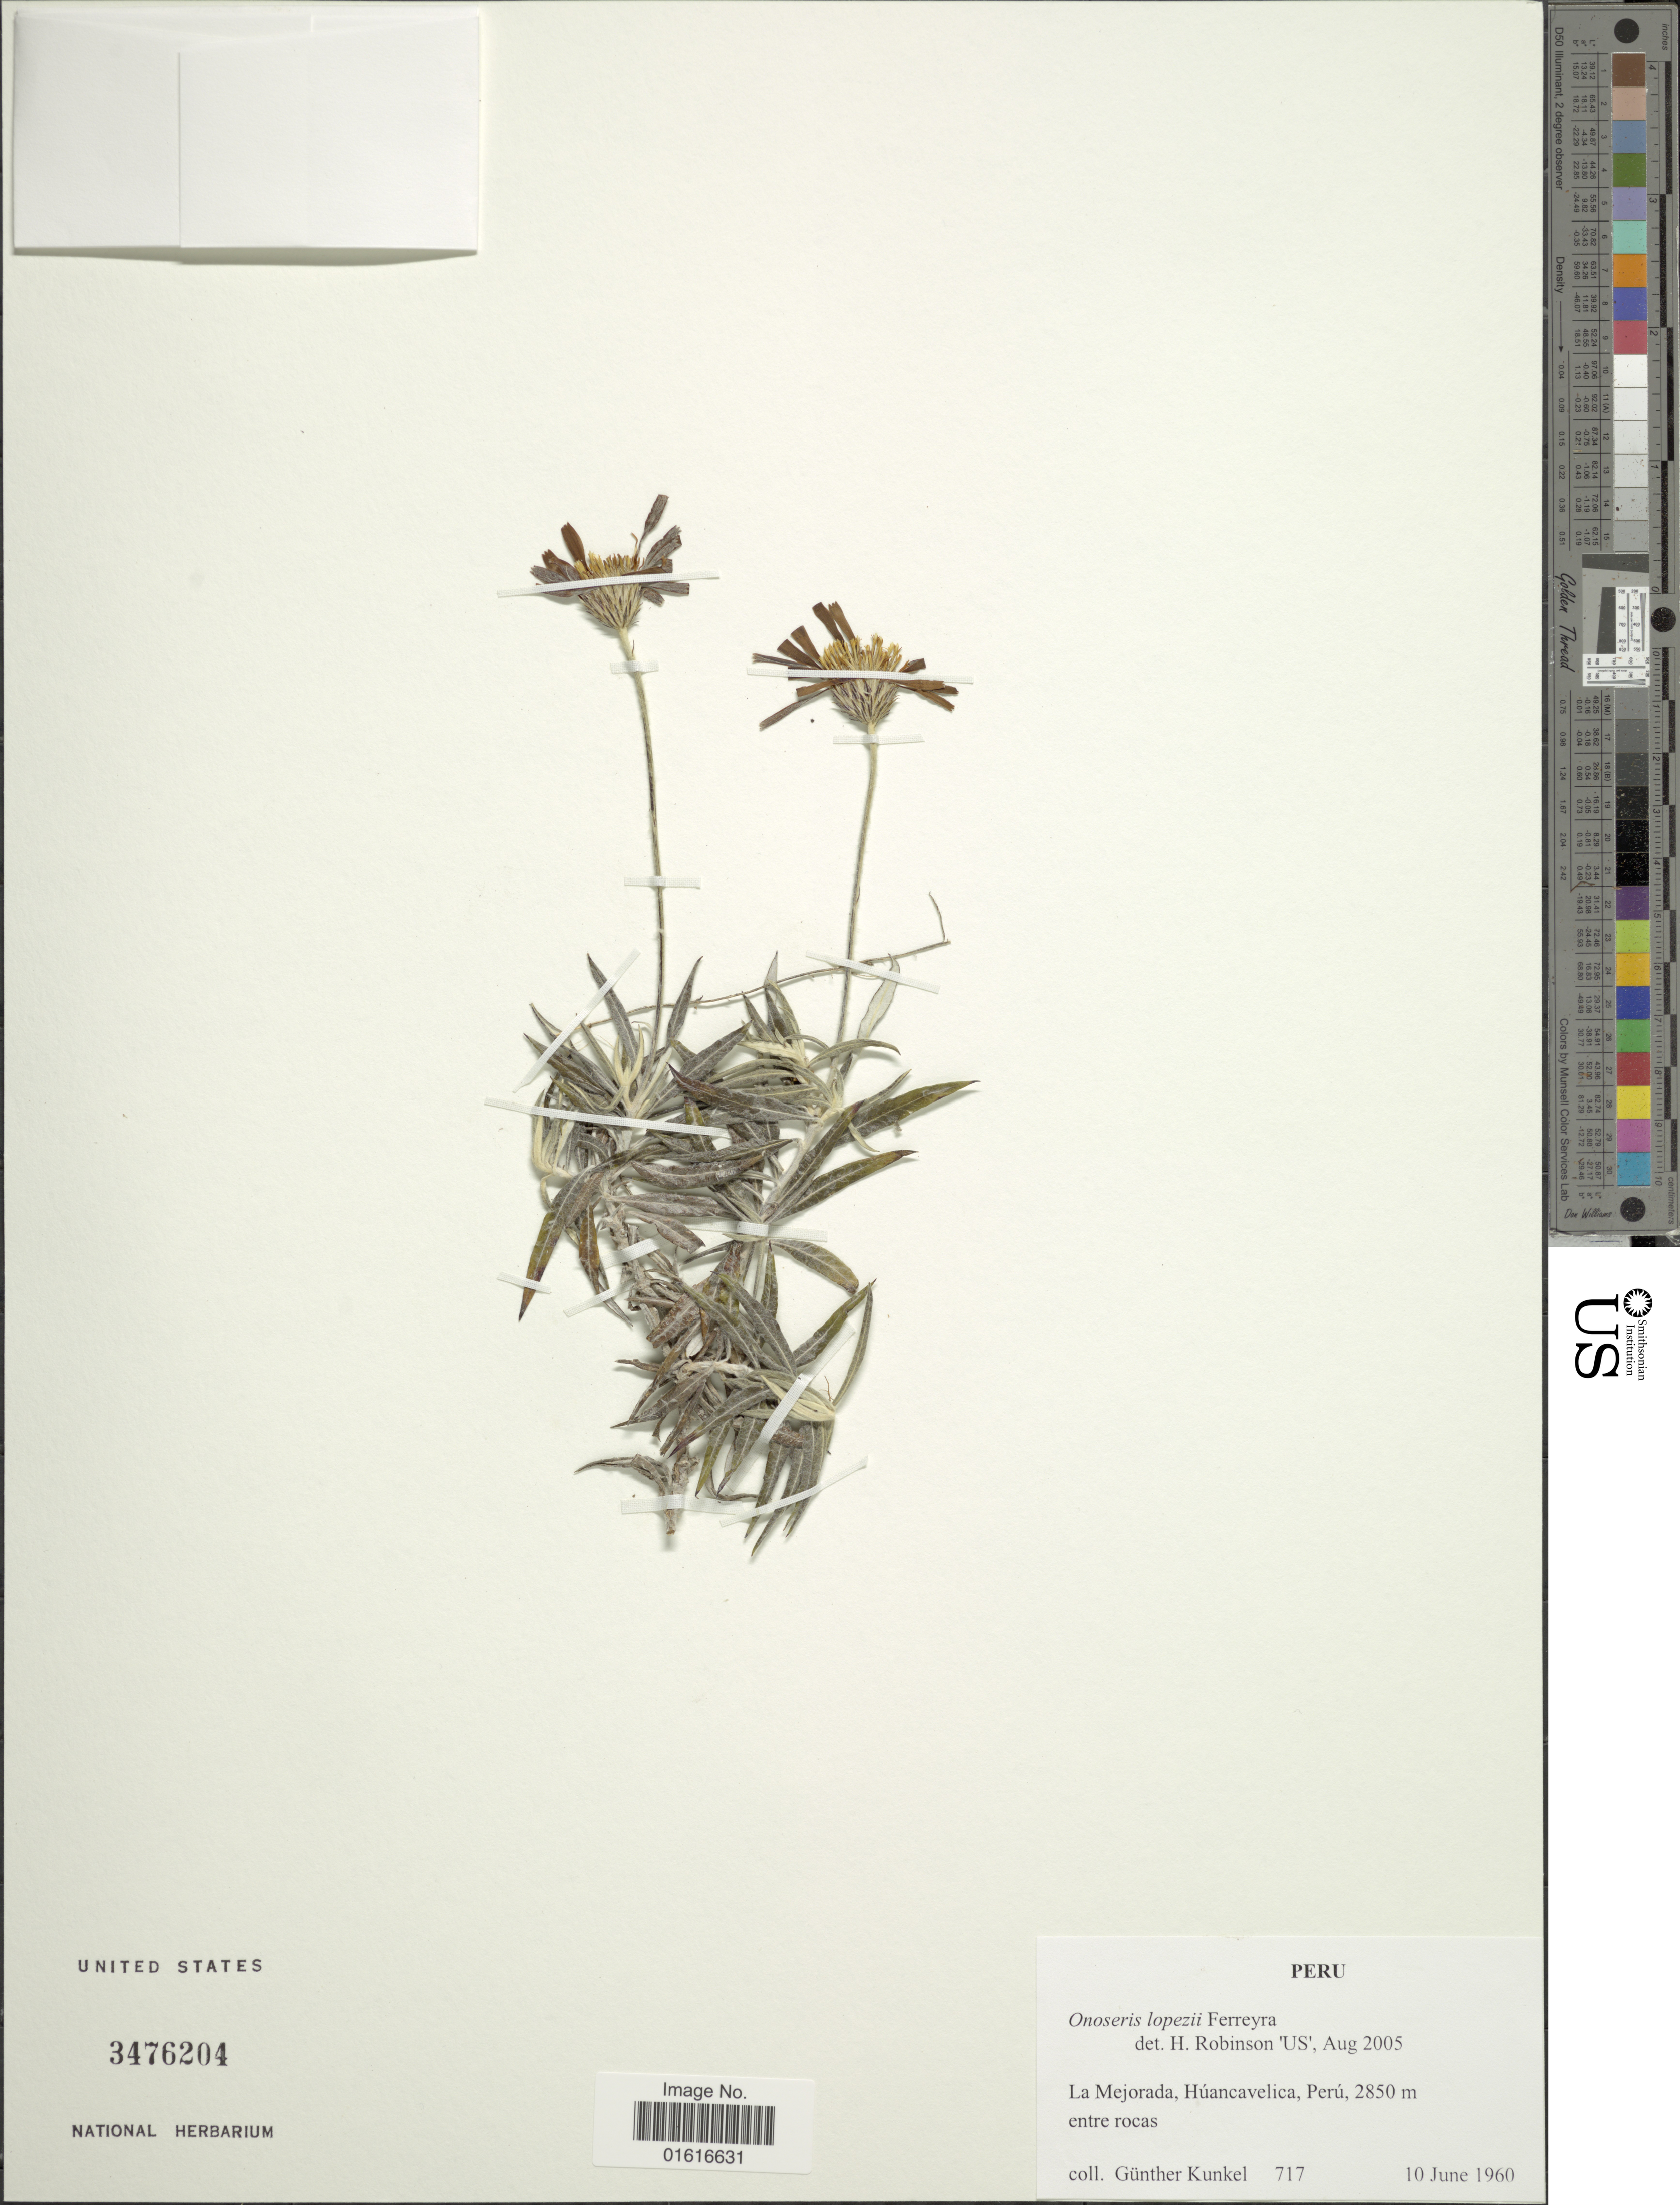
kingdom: Plantae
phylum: Tracheophyta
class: Magnoliopsida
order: Asterales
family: Asteraceae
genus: Onoseris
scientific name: Onoseris lopezii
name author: Ferreyra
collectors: G. Kunkel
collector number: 717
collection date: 1960-06-10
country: Peru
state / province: Huancavelica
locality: La Mejorada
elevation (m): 2850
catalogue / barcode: US 3476204